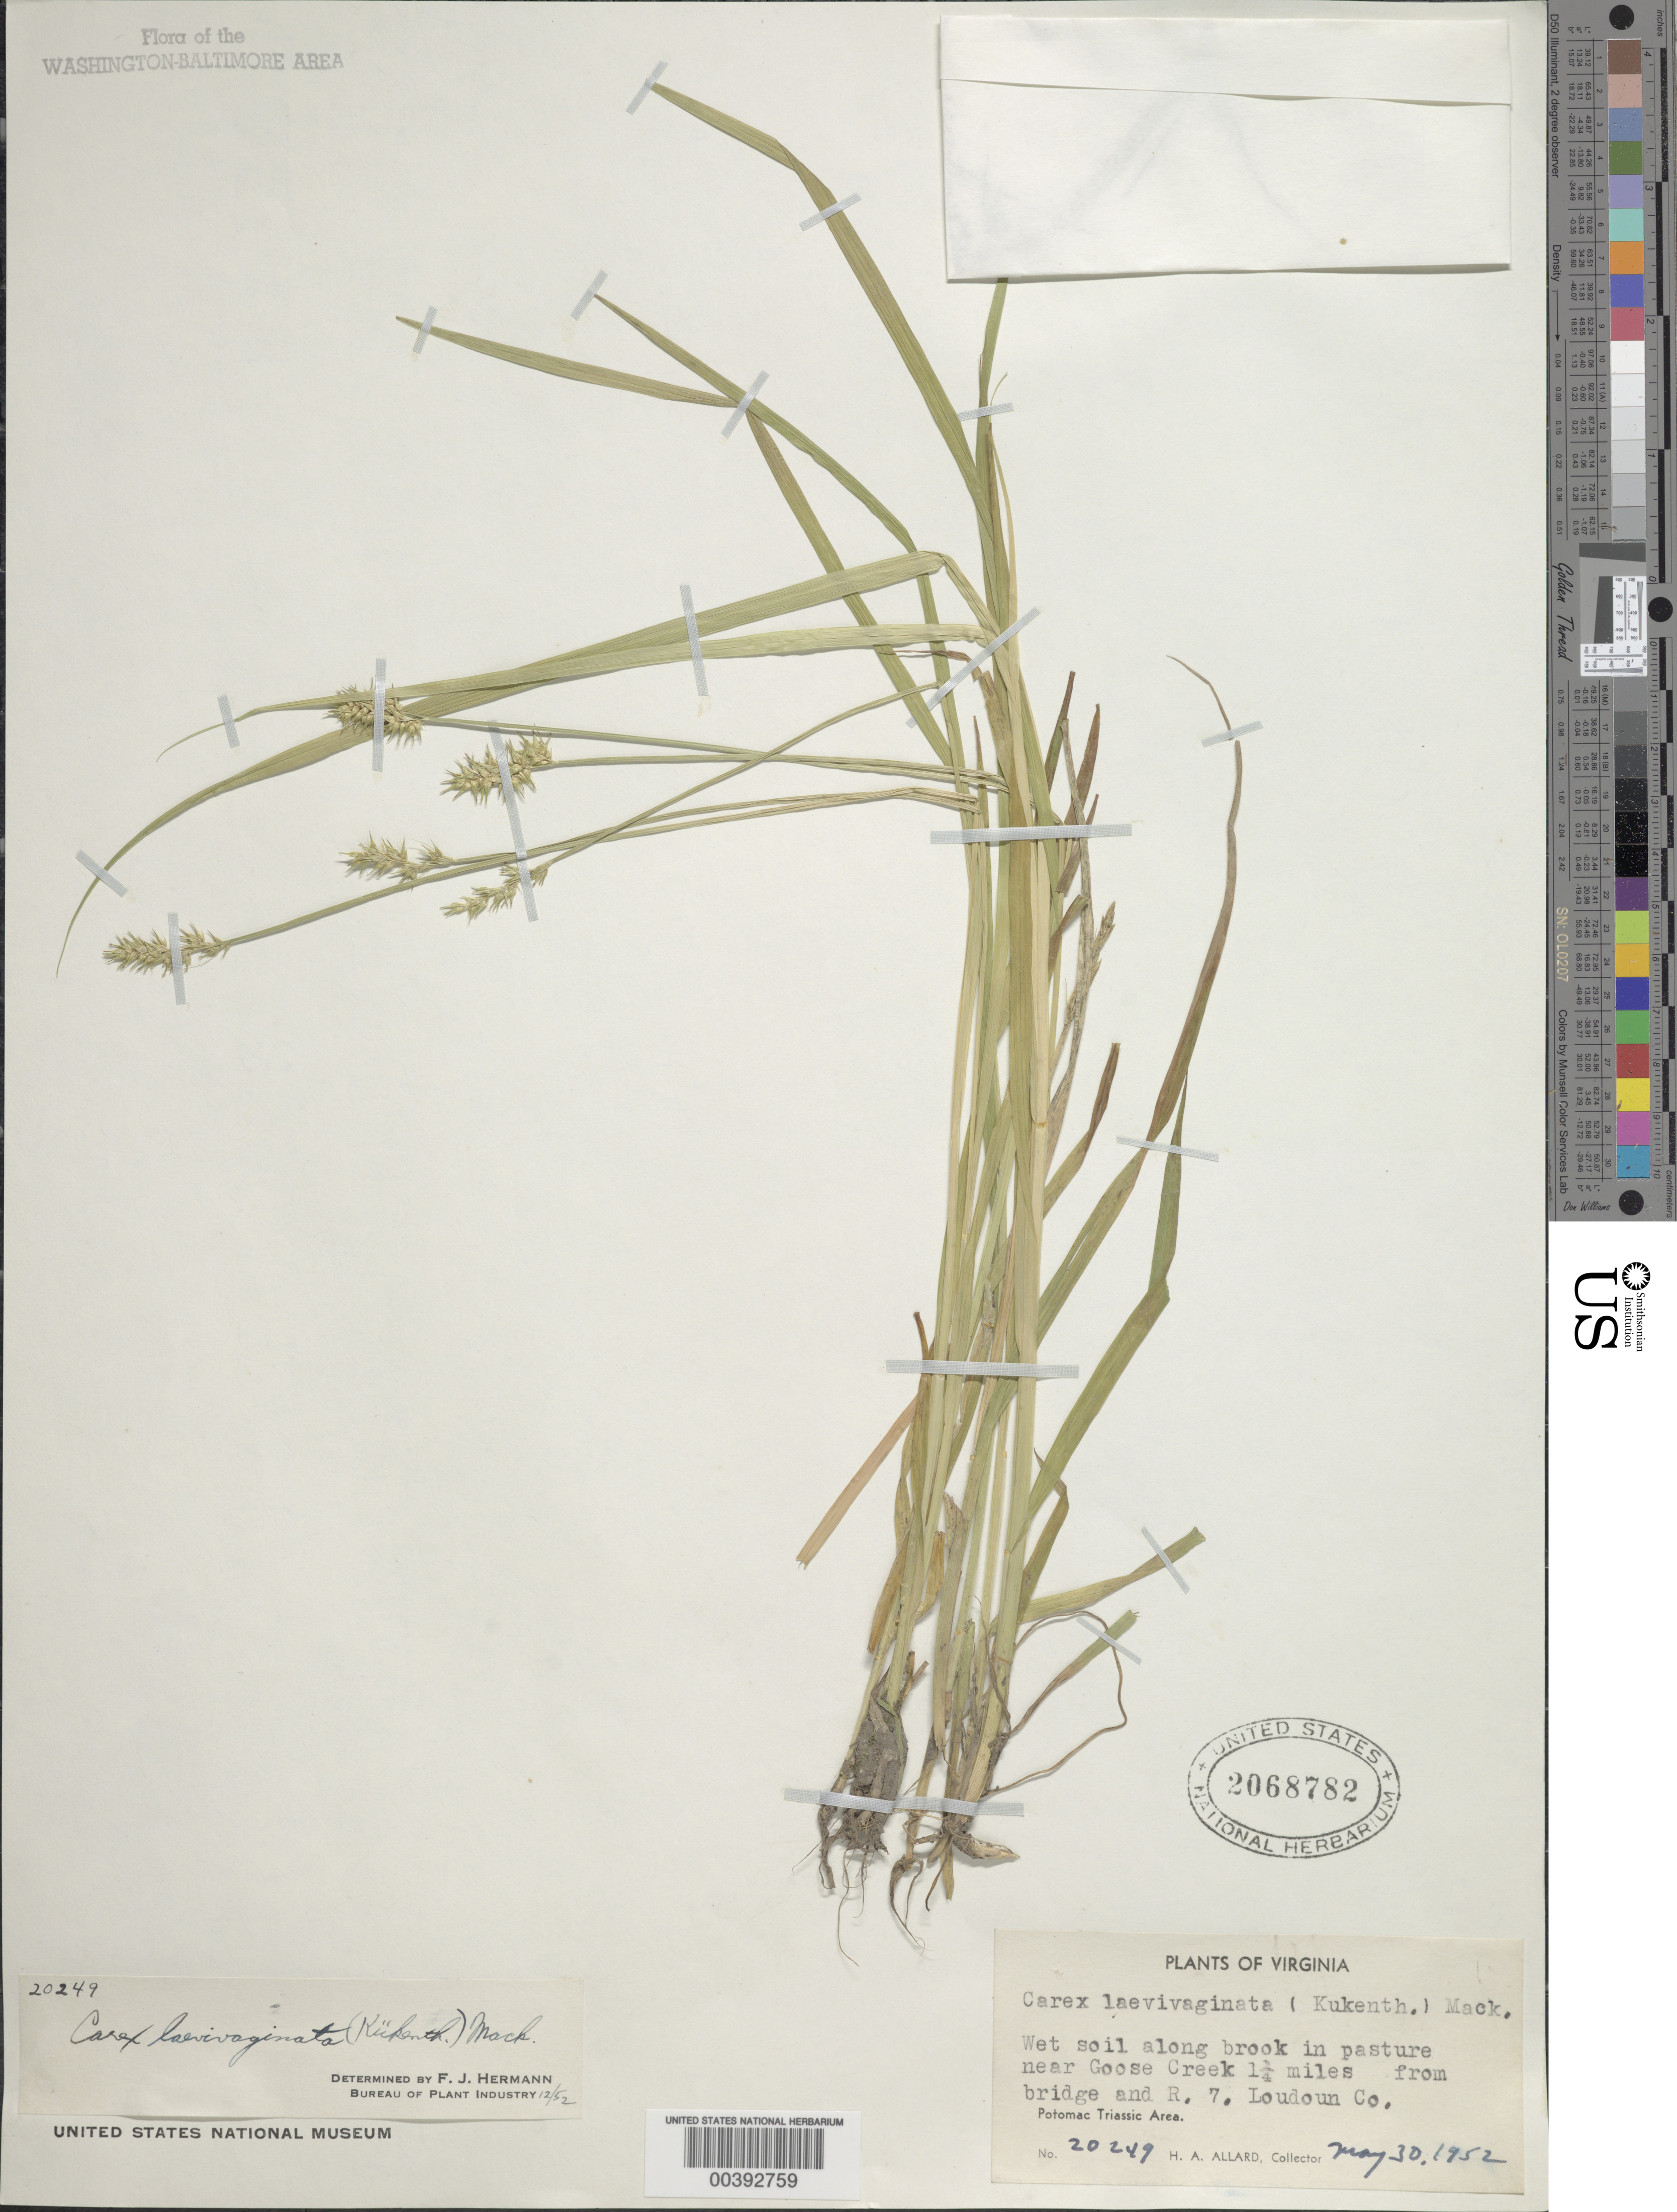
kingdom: Plantae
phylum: Tracheophyta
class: Liliopsida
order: Poales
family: Cyperaceae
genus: Carex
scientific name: Carex laevivaginata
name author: (Kük.) Mack.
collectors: H. A. Allard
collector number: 20249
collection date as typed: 30 May 1952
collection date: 1952-05-30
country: United States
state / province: Virginia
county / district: Loudoun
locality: Goose Creek and Route 7 vicinity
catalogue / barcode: US 2068782